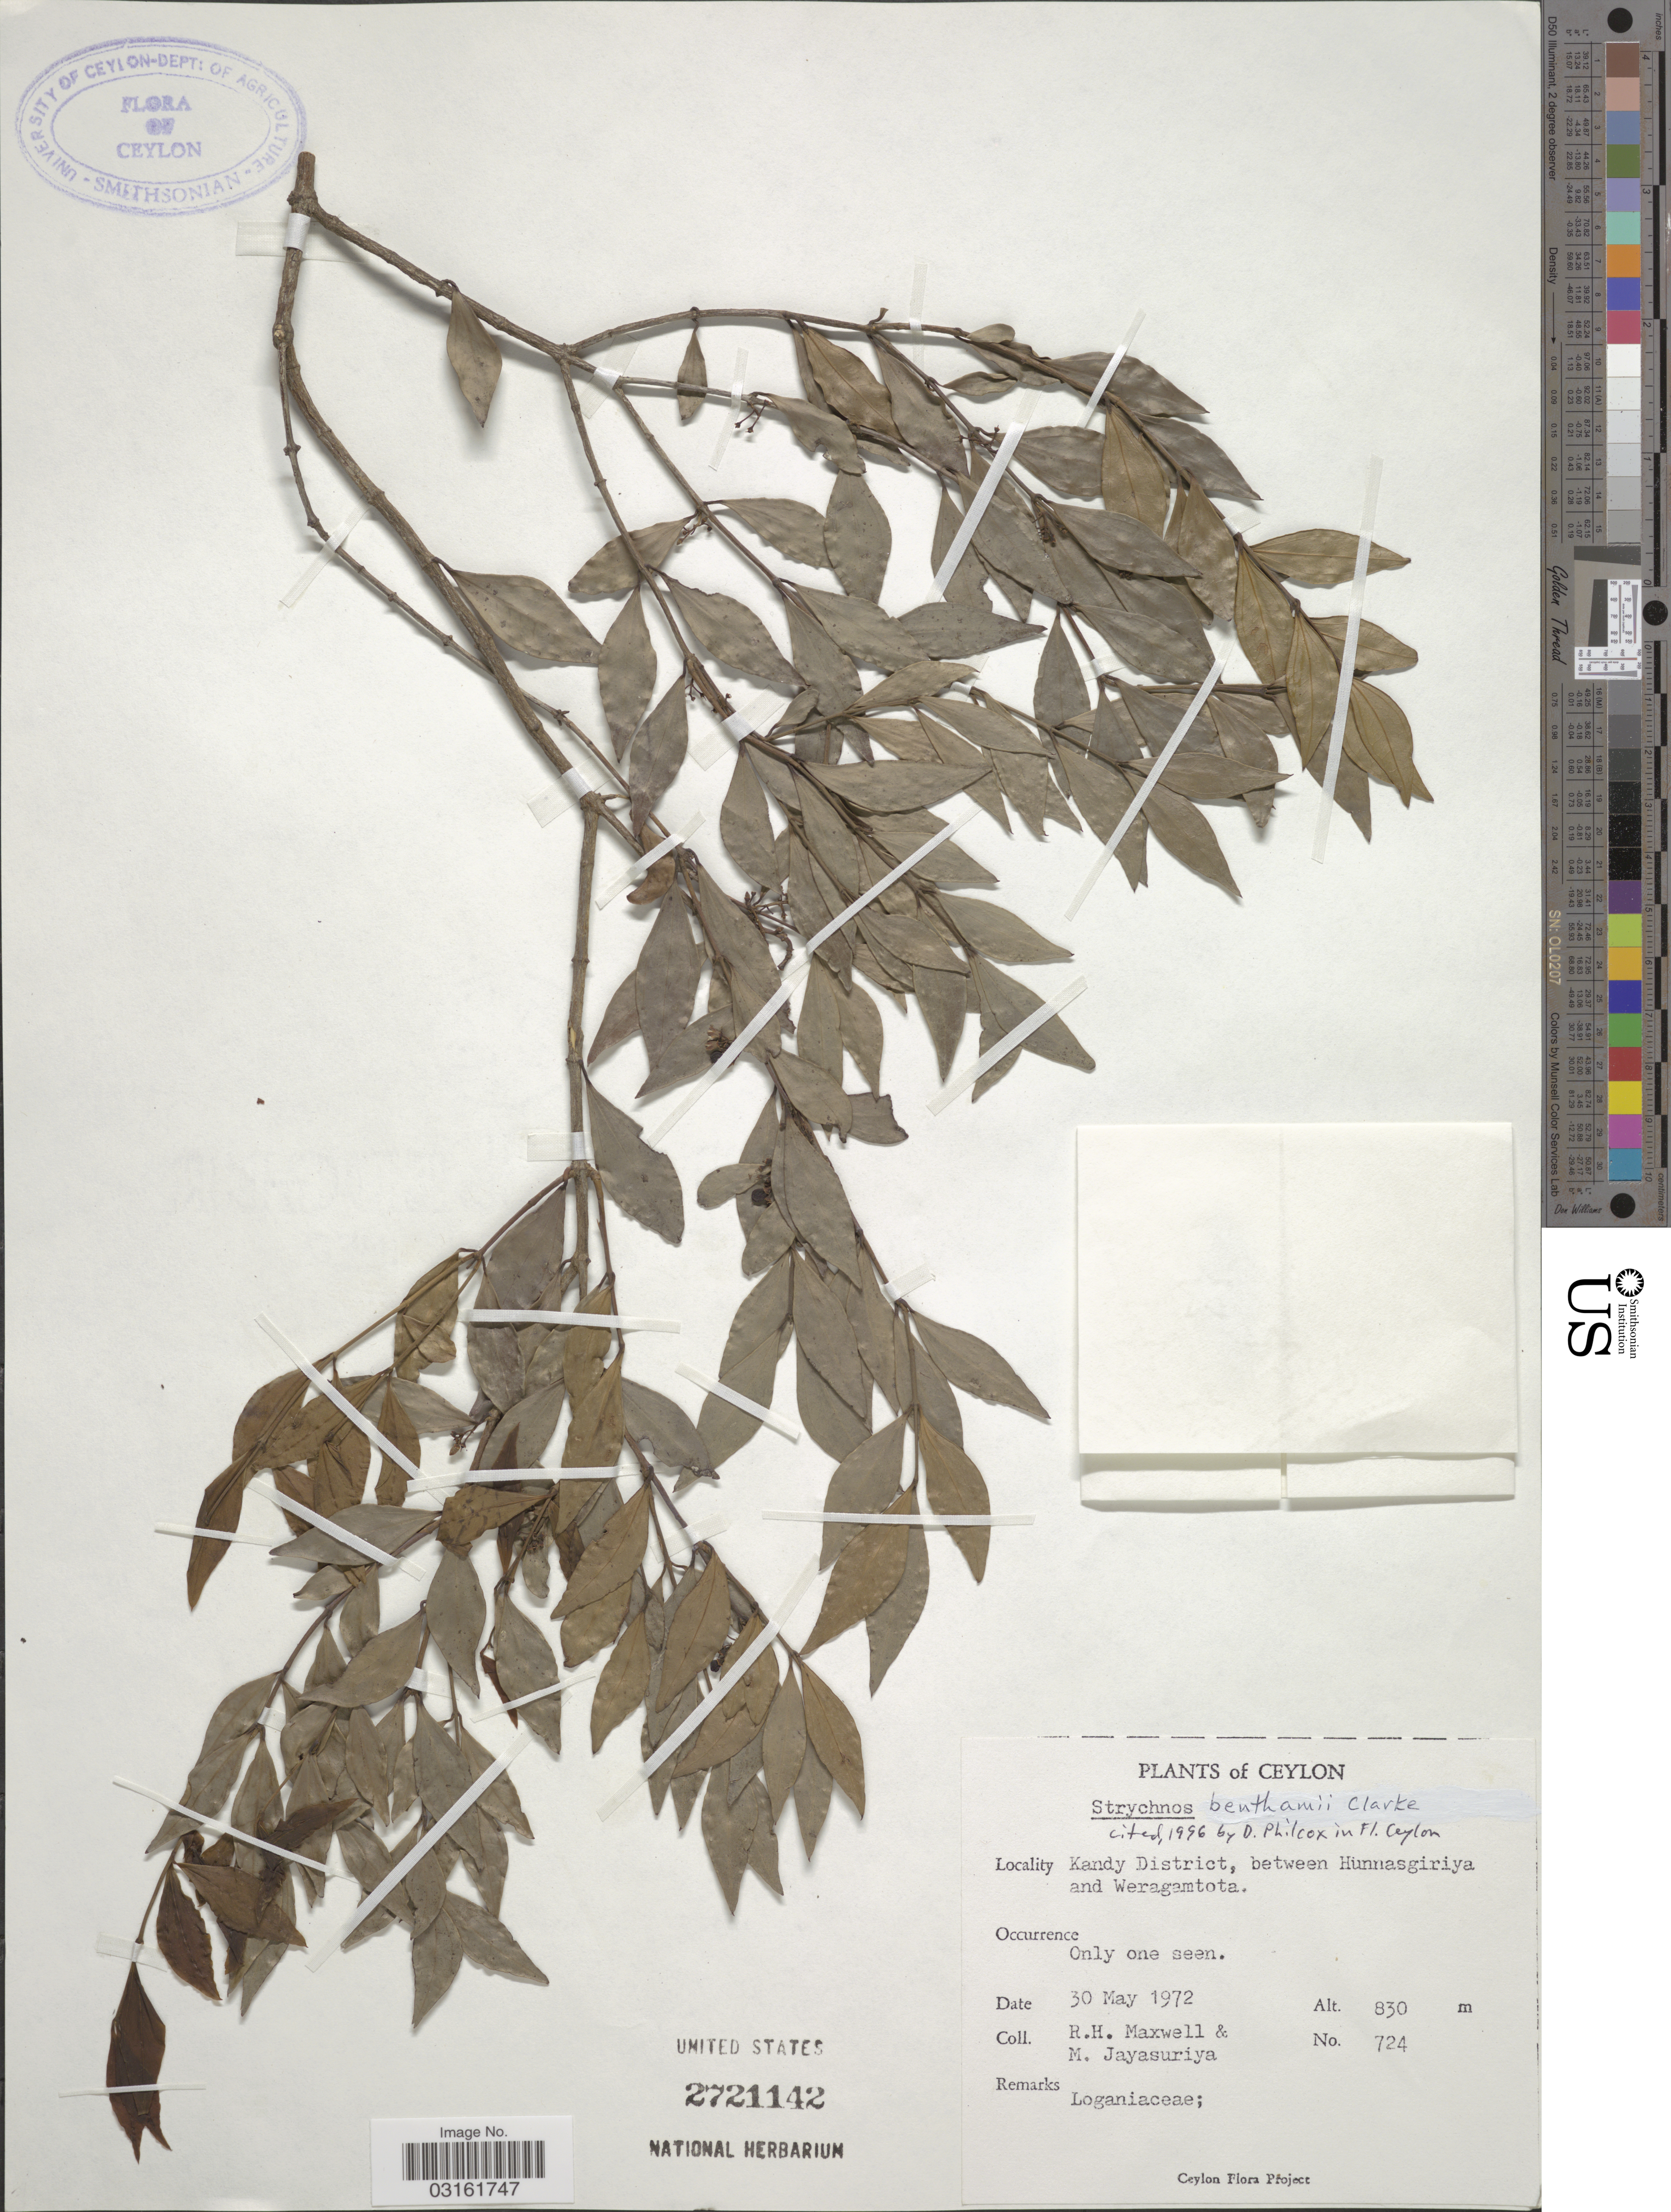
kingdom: Plantae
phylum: Tracheophyta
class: Magnoliopsida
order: Gentianales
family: Loganiaceae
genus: Strychnos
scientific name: Strychnos benthami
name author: C.B. Clarke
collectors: R. Maxwell & M. Jayasuriya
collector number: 724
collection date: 1972-05-30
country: Sri Lanka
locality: Ceylon. Kandy District, between Hunnasgiriya and Weragamtota.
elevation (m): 830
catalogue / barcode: US 2721142